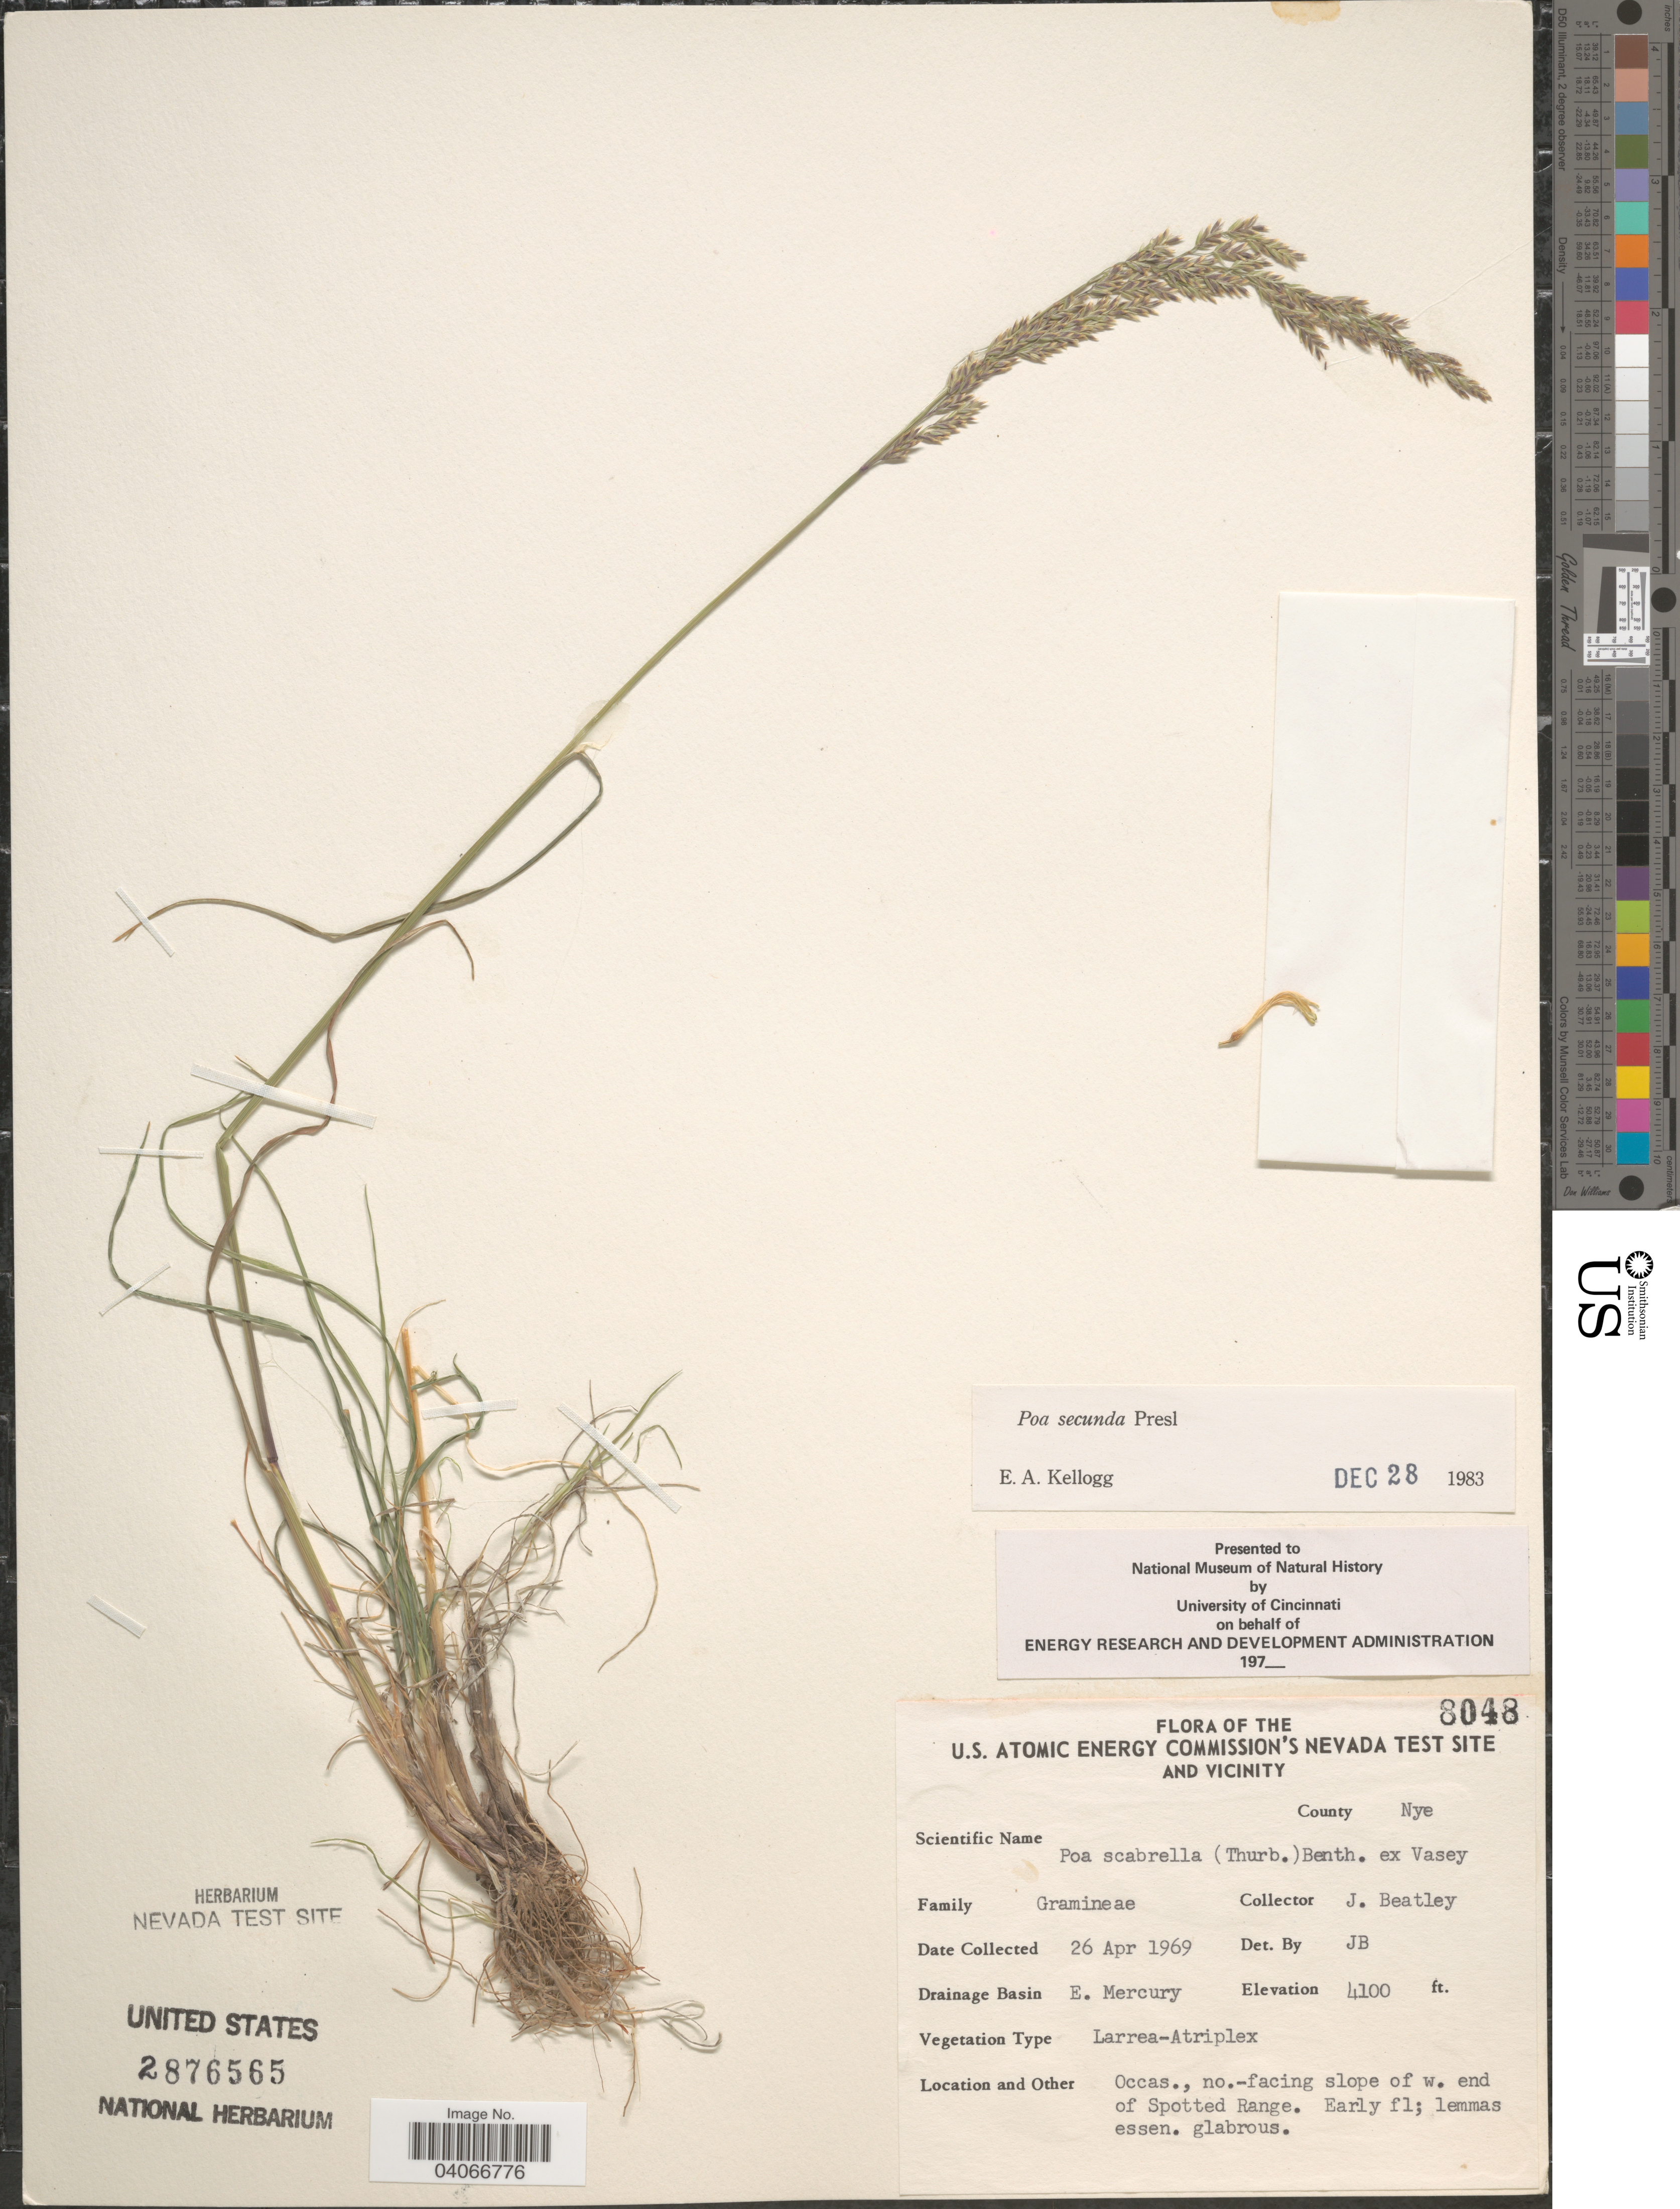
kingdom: Plantae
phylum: Tracheophyta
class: Liliopsida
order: Poales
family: Poaceae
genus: Poa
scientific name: Poa secunda subsp. secunda var. scabrella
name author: (Thurb.) Soreng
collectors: J. C. Beatley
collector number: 8048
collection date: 1969-04-26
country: United States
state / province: Nevada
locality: The U.S. Atomic Energy Commission's Nevada Test Site And Vicinity. County Nye. Drainage Basin E. Mercury. Occas., no.-facing slope w. end of Spotted Range.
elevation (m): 1250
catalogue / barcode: US 2876565